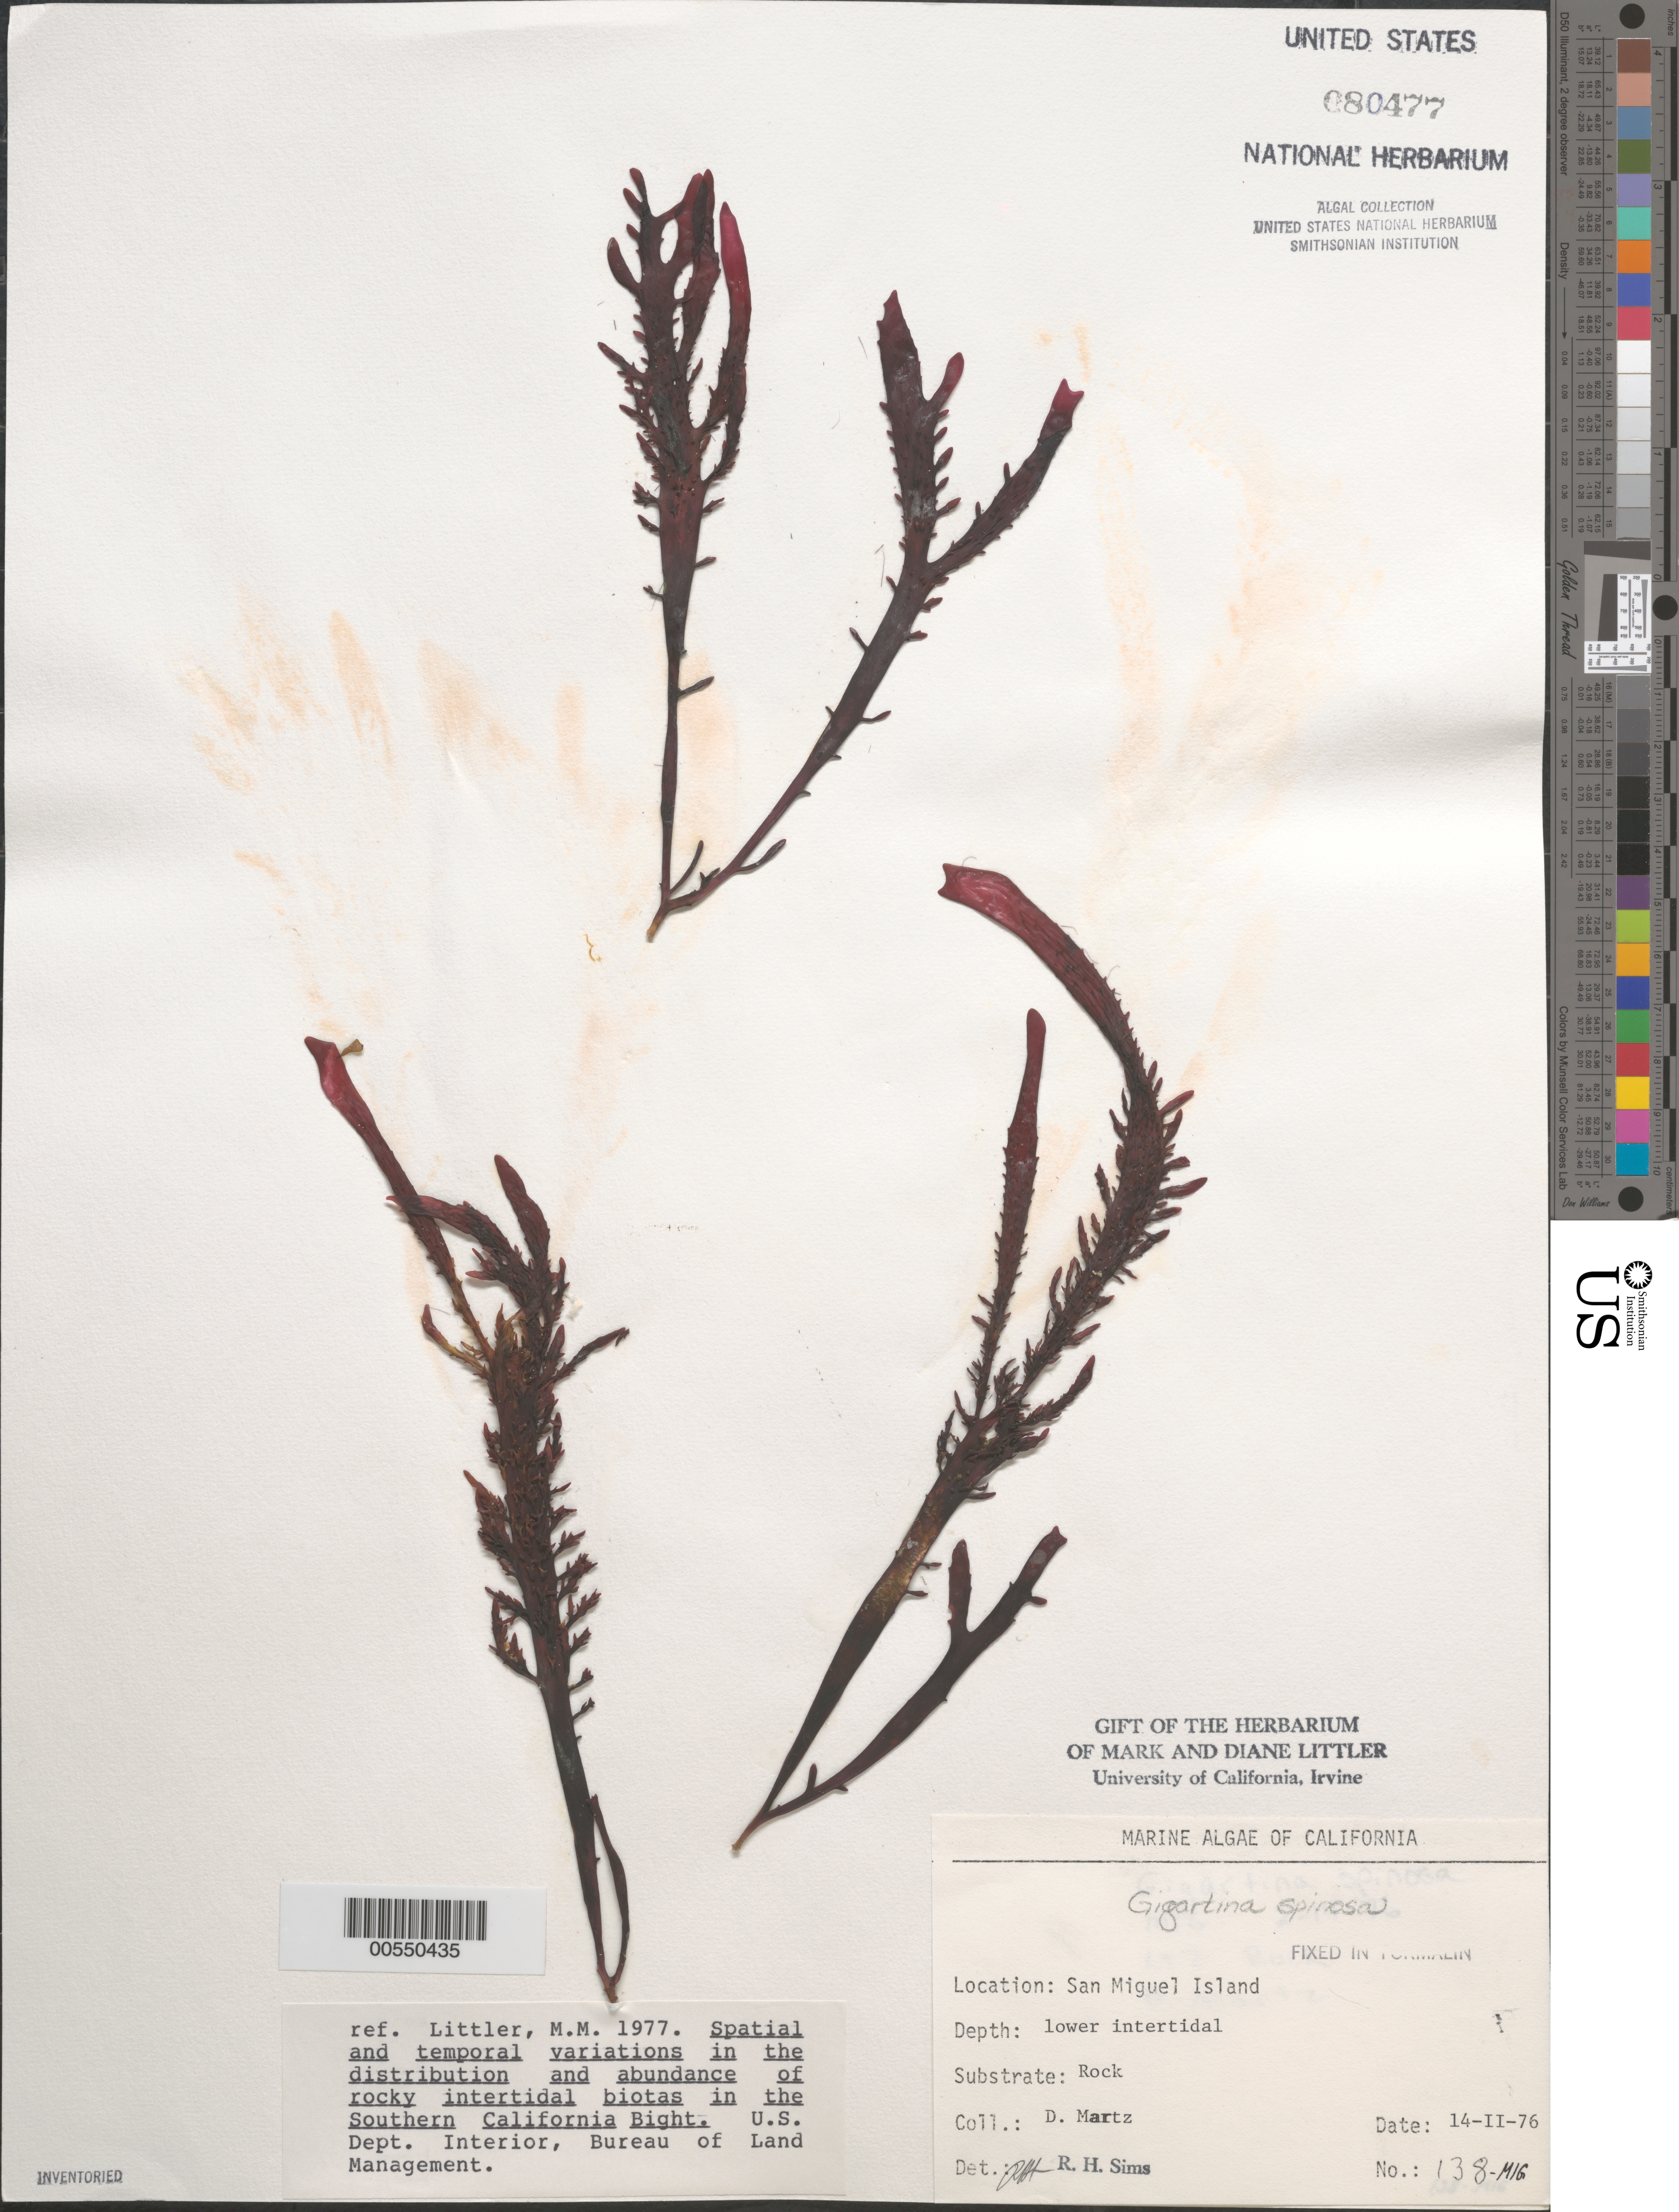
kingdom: Plantae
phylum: Rhodophyta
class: Florideophyceae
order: Gigartinales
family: Gigartinaceae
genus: Chondracanthus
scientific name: Chondracanthus spinosus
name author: (Kütz.) Guiry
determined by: Algae name updating Project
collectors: D. Martz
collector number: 138-mig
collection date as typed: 14 Feb 1976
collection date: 1976-02-14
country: United States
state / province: California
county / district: Santa Barbara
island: San Miguel Island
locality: Cuyler Harbor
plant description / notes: BLM-SOCALBIGHT Rocky Intertidal Survey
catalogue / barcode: US 80477